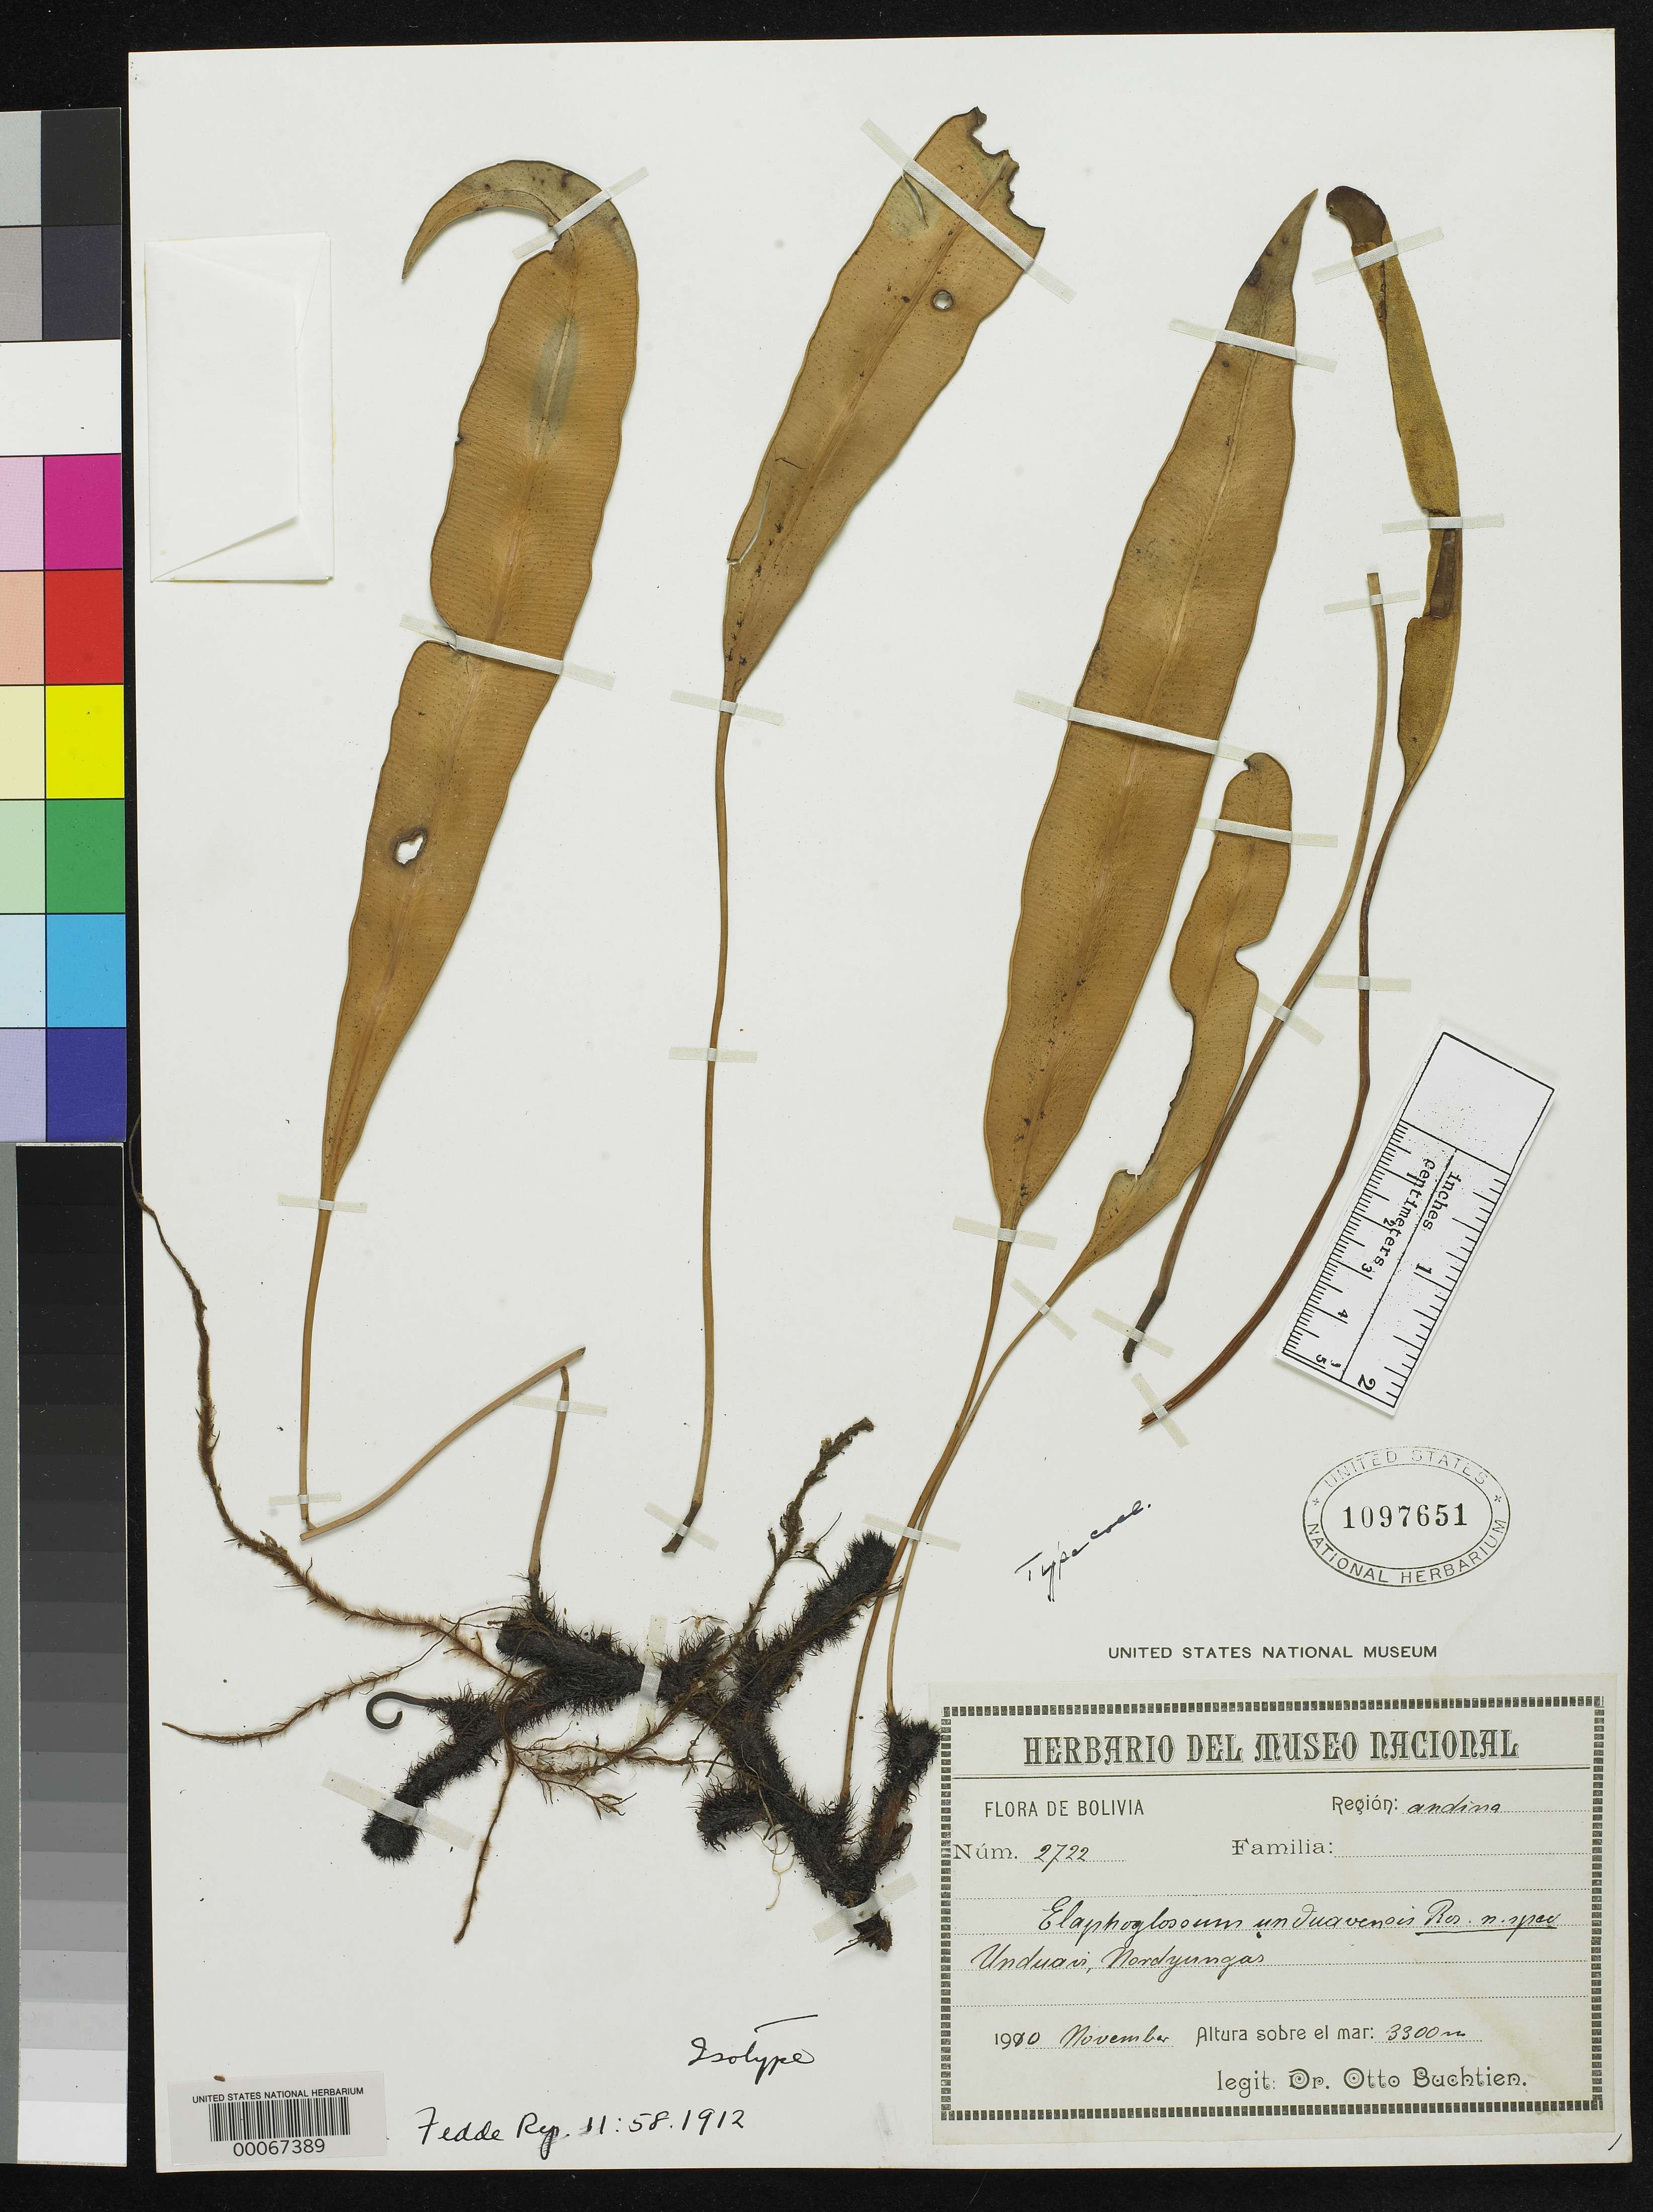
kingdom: Plantae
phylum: Tracheophyta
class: Polypodiopsida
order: Polypodiales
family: Dryopteridaceae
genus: Elaphoglossum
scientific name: Elaphoglossum unduavense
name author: Rosenst.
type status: Isotype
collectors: O. Buchtien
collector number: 2722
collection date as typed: Nov 1910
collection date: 1910-11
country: Bolivia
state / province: La Paz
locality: Yungas, Unduavi.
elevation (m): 3300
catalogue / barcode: US 1097651